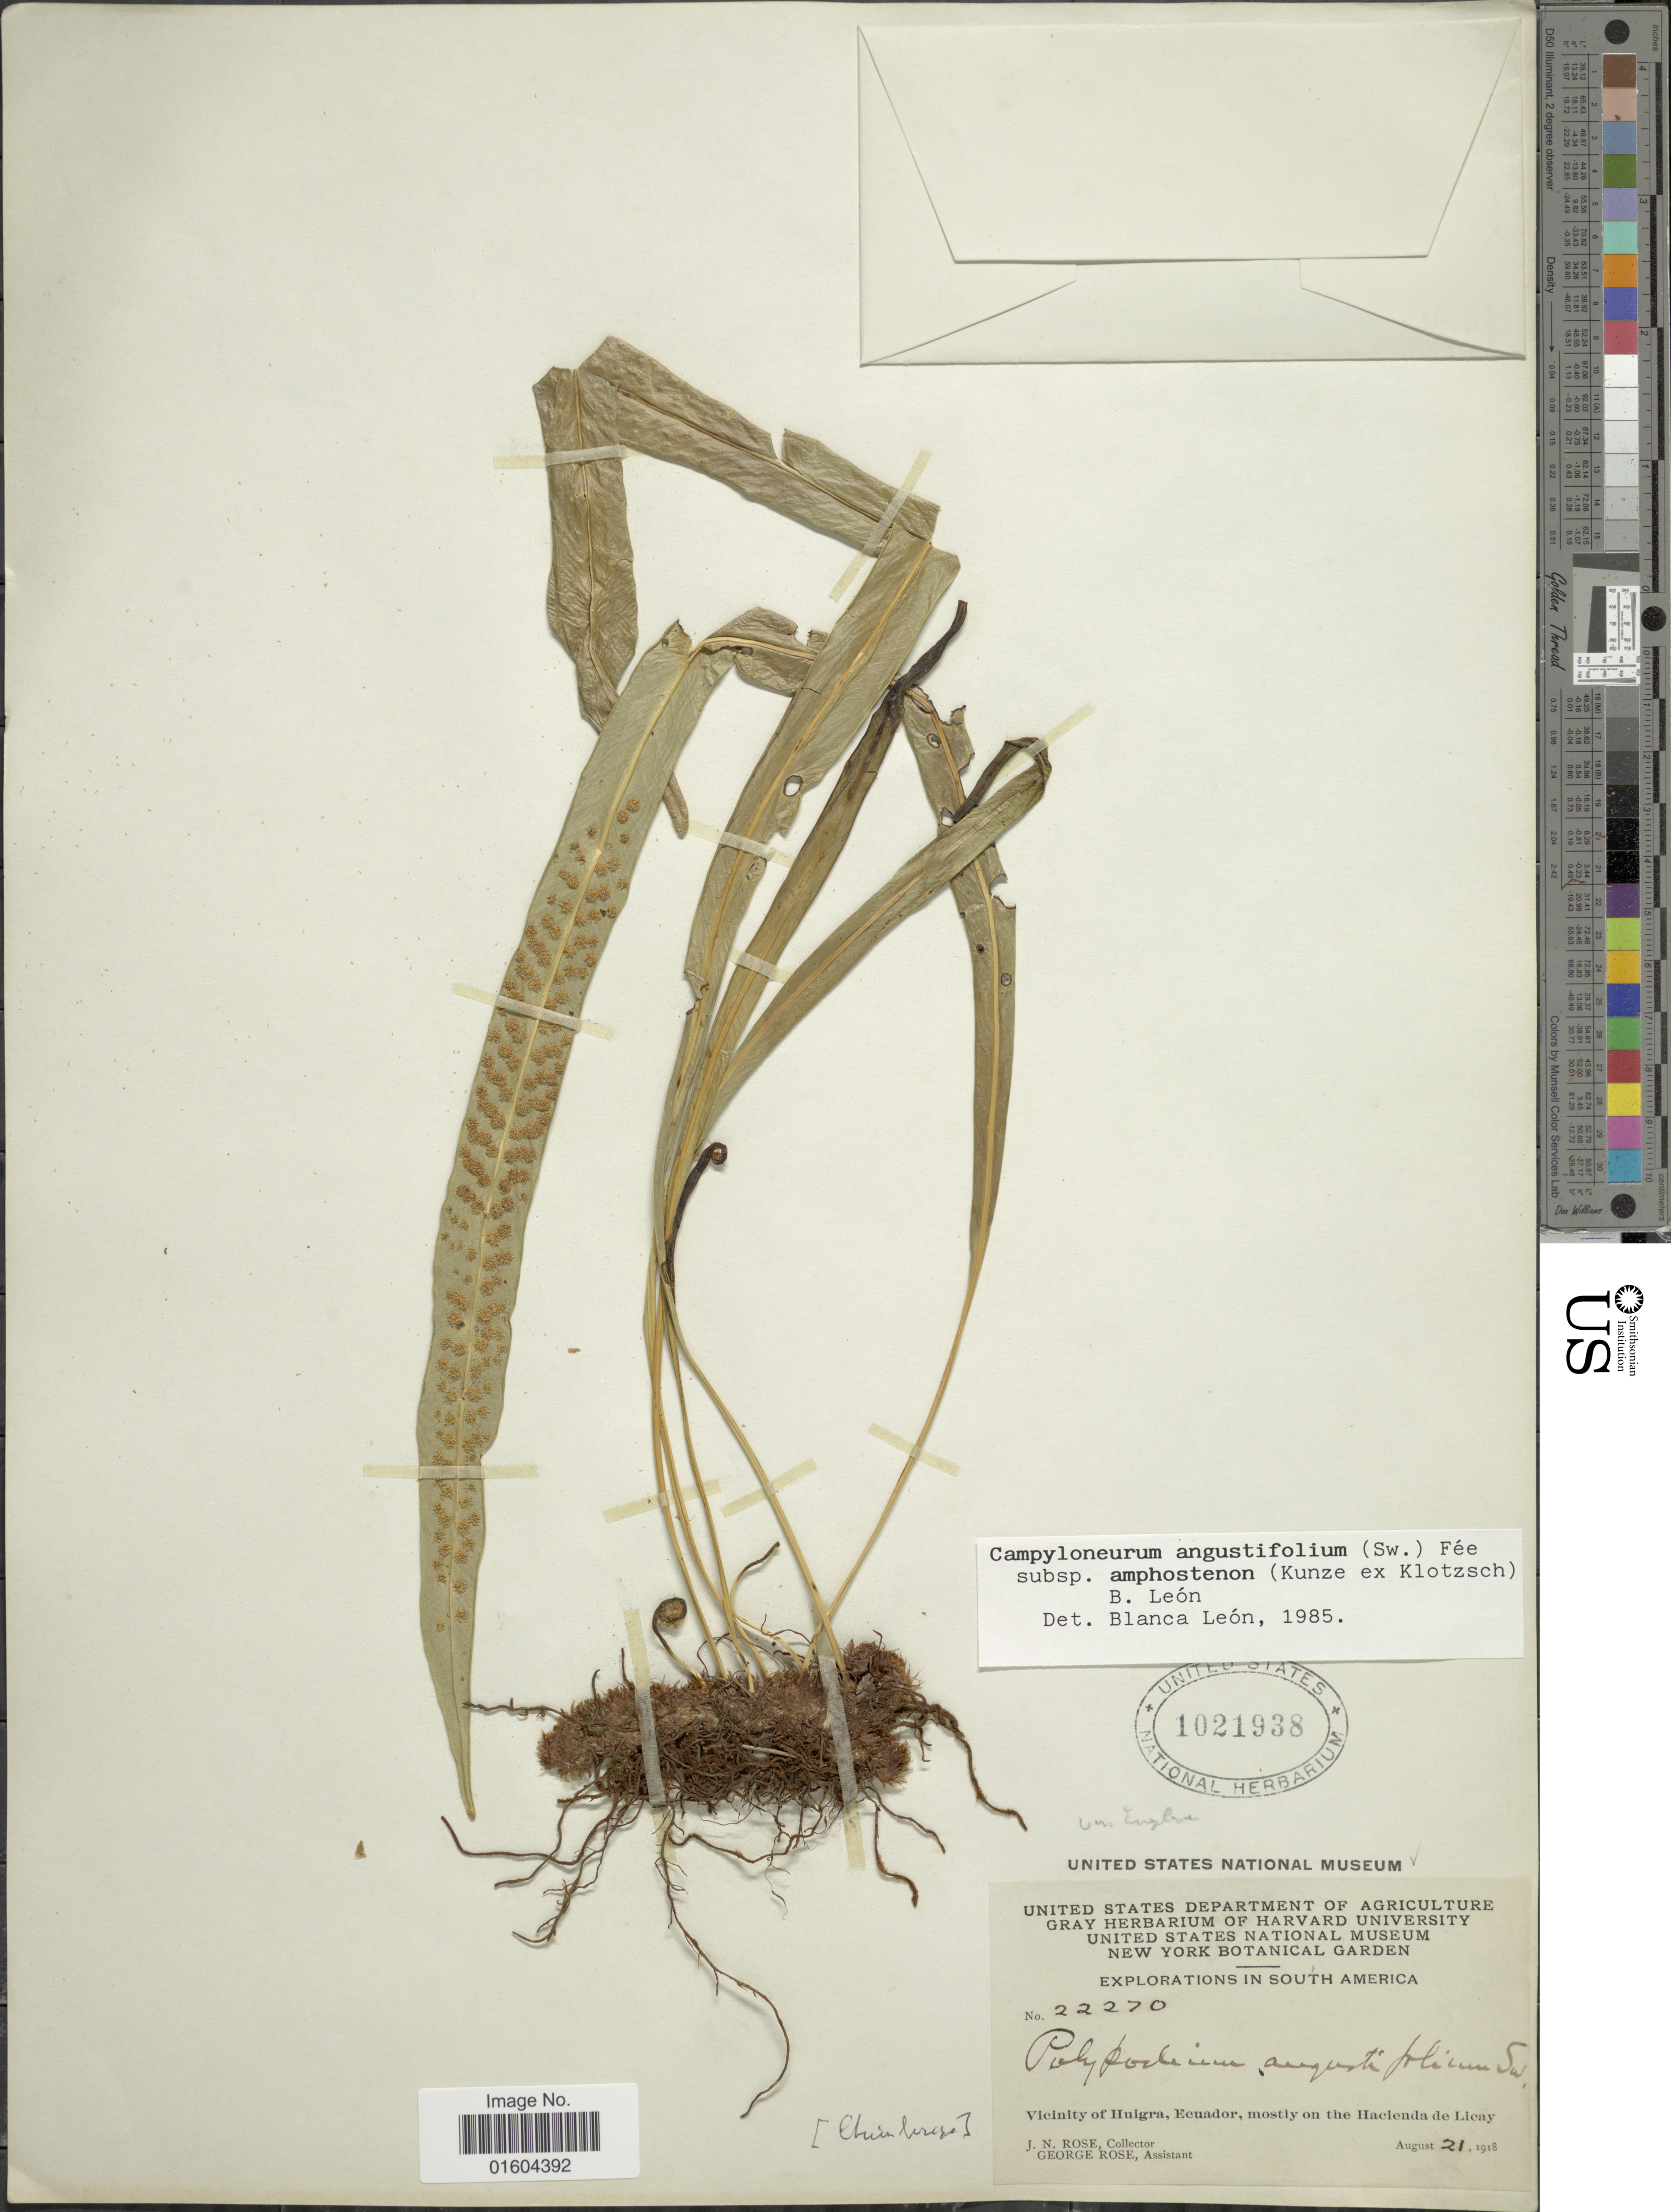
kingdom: Plantae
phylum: Tracheophyta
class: Polypodiopsida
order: Polypodiales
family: Polypodiaceae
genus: Campyloneurum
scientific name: Campyloneurum irregulare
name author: Lellinger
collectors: J. N. Rose & G. Rose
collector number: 22270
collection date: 1918-08-21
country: Ecuador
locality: South America. Vicinity of Huigra, Ecuador, mostly on the Hacienda de Licay.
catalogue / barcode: US 1021938